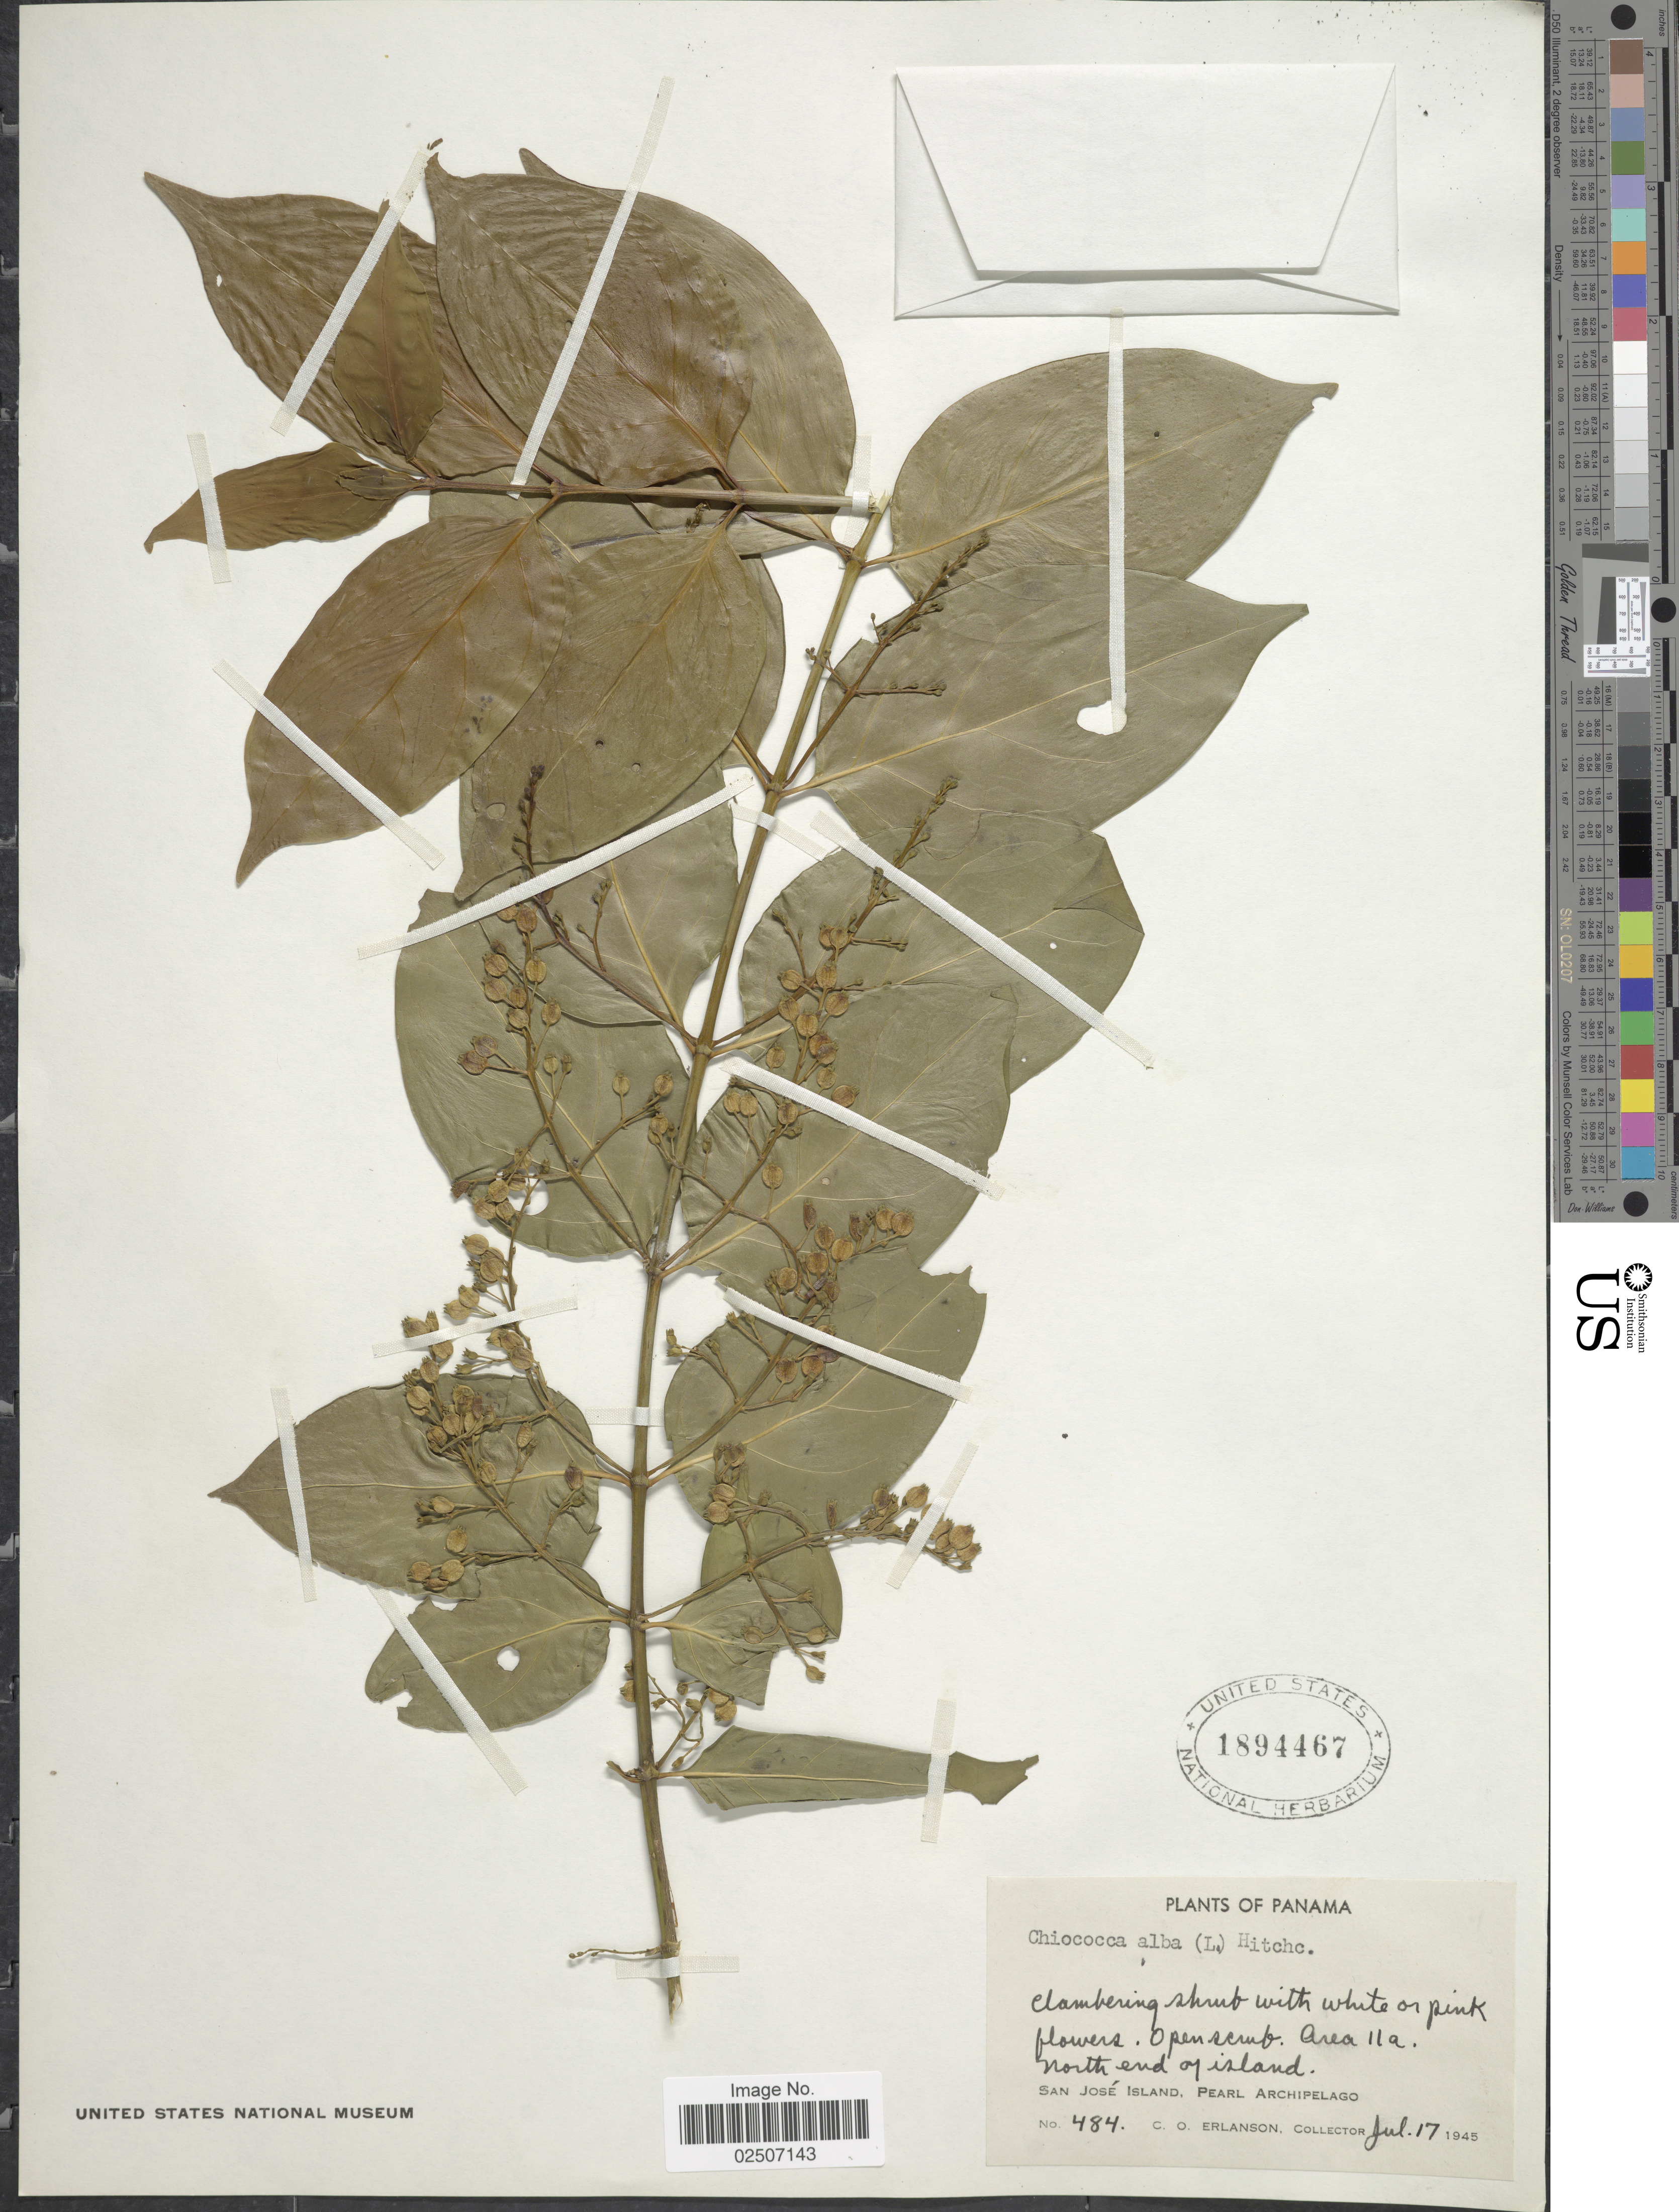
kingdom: Plantae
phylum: Tracheophyta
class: Magnoliopsida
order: Gentianales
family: Rubiaceae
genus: Chiococca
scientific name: Chiococca alba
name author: (L.) Hitchc.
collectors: C. O. Erlanson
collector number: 484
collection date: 1945-07-17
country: Panama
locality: North end of island. San Jose Island. Pearl Archipelago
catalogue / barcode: US 1894467